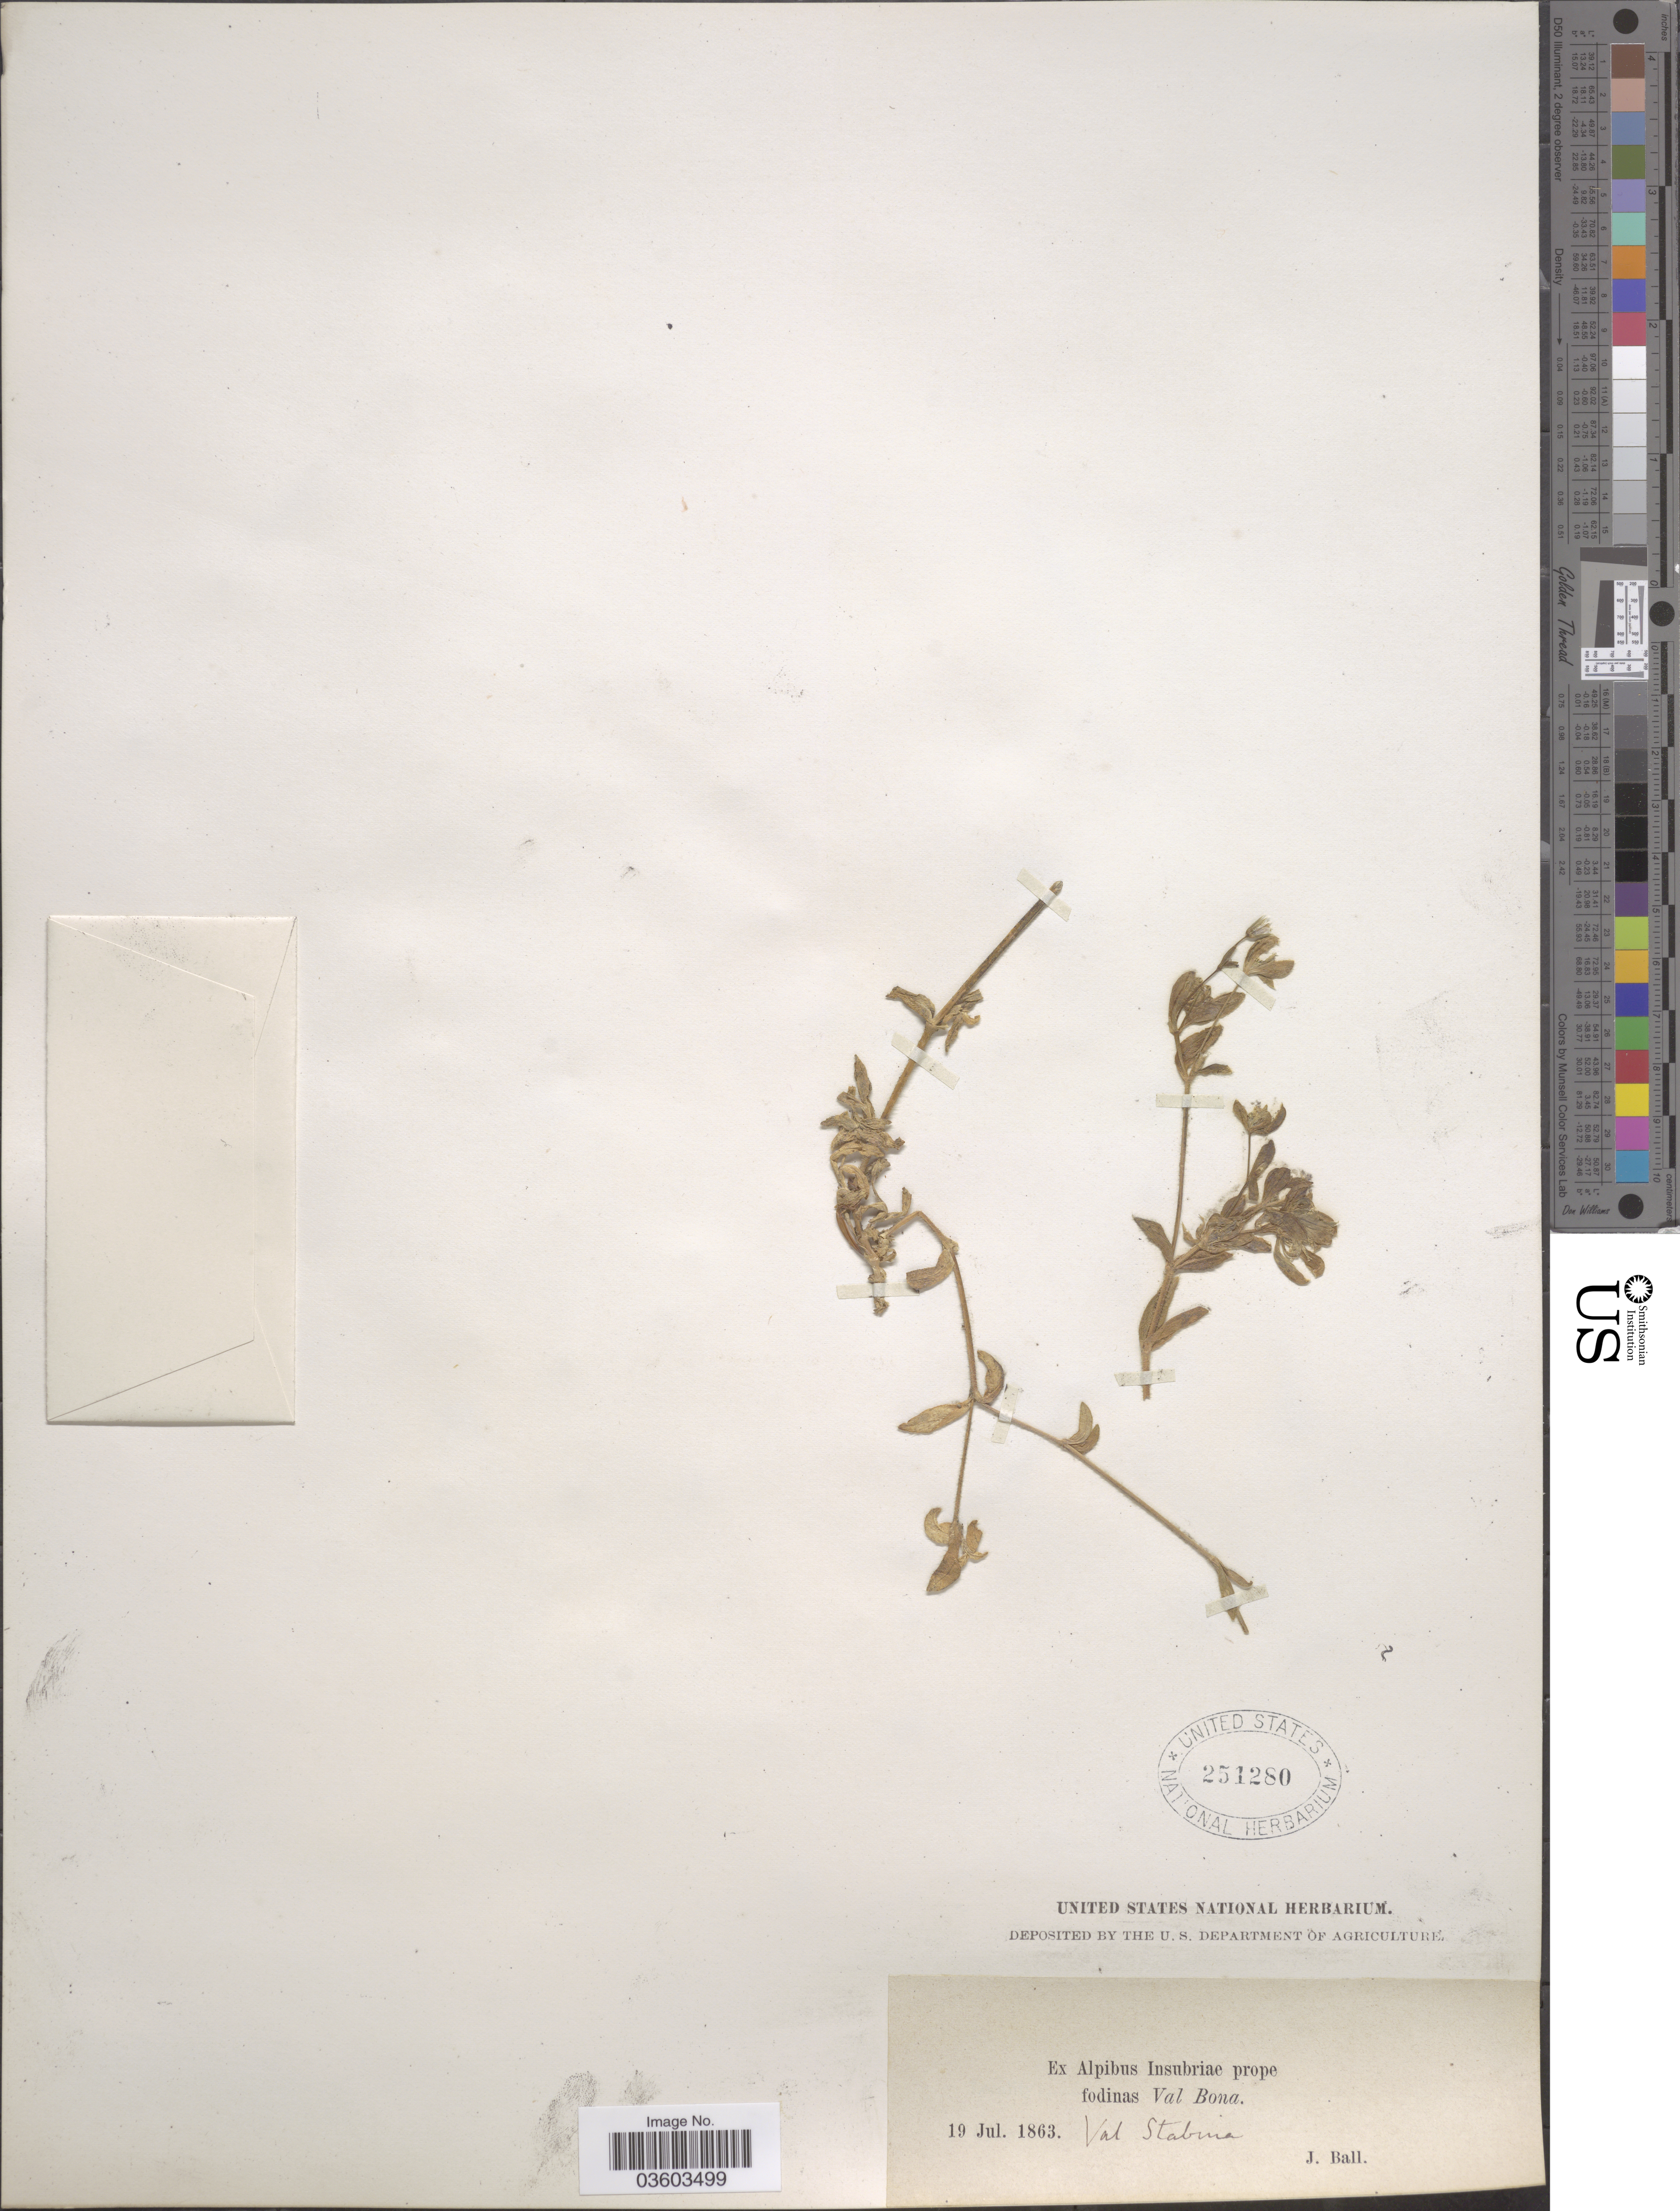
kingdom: Plantae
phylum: Tracheophyta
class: Magnoliopsida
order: Caryophyllales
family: Caryophyllaceae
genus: Cerastium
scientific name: Cerastium sp.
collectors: J. Ball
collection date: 1863-07-19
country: Italy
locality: Ex Alpibus Insubriæ prope fodinas Val Bona. Val Stabina.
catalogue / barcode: US 251280